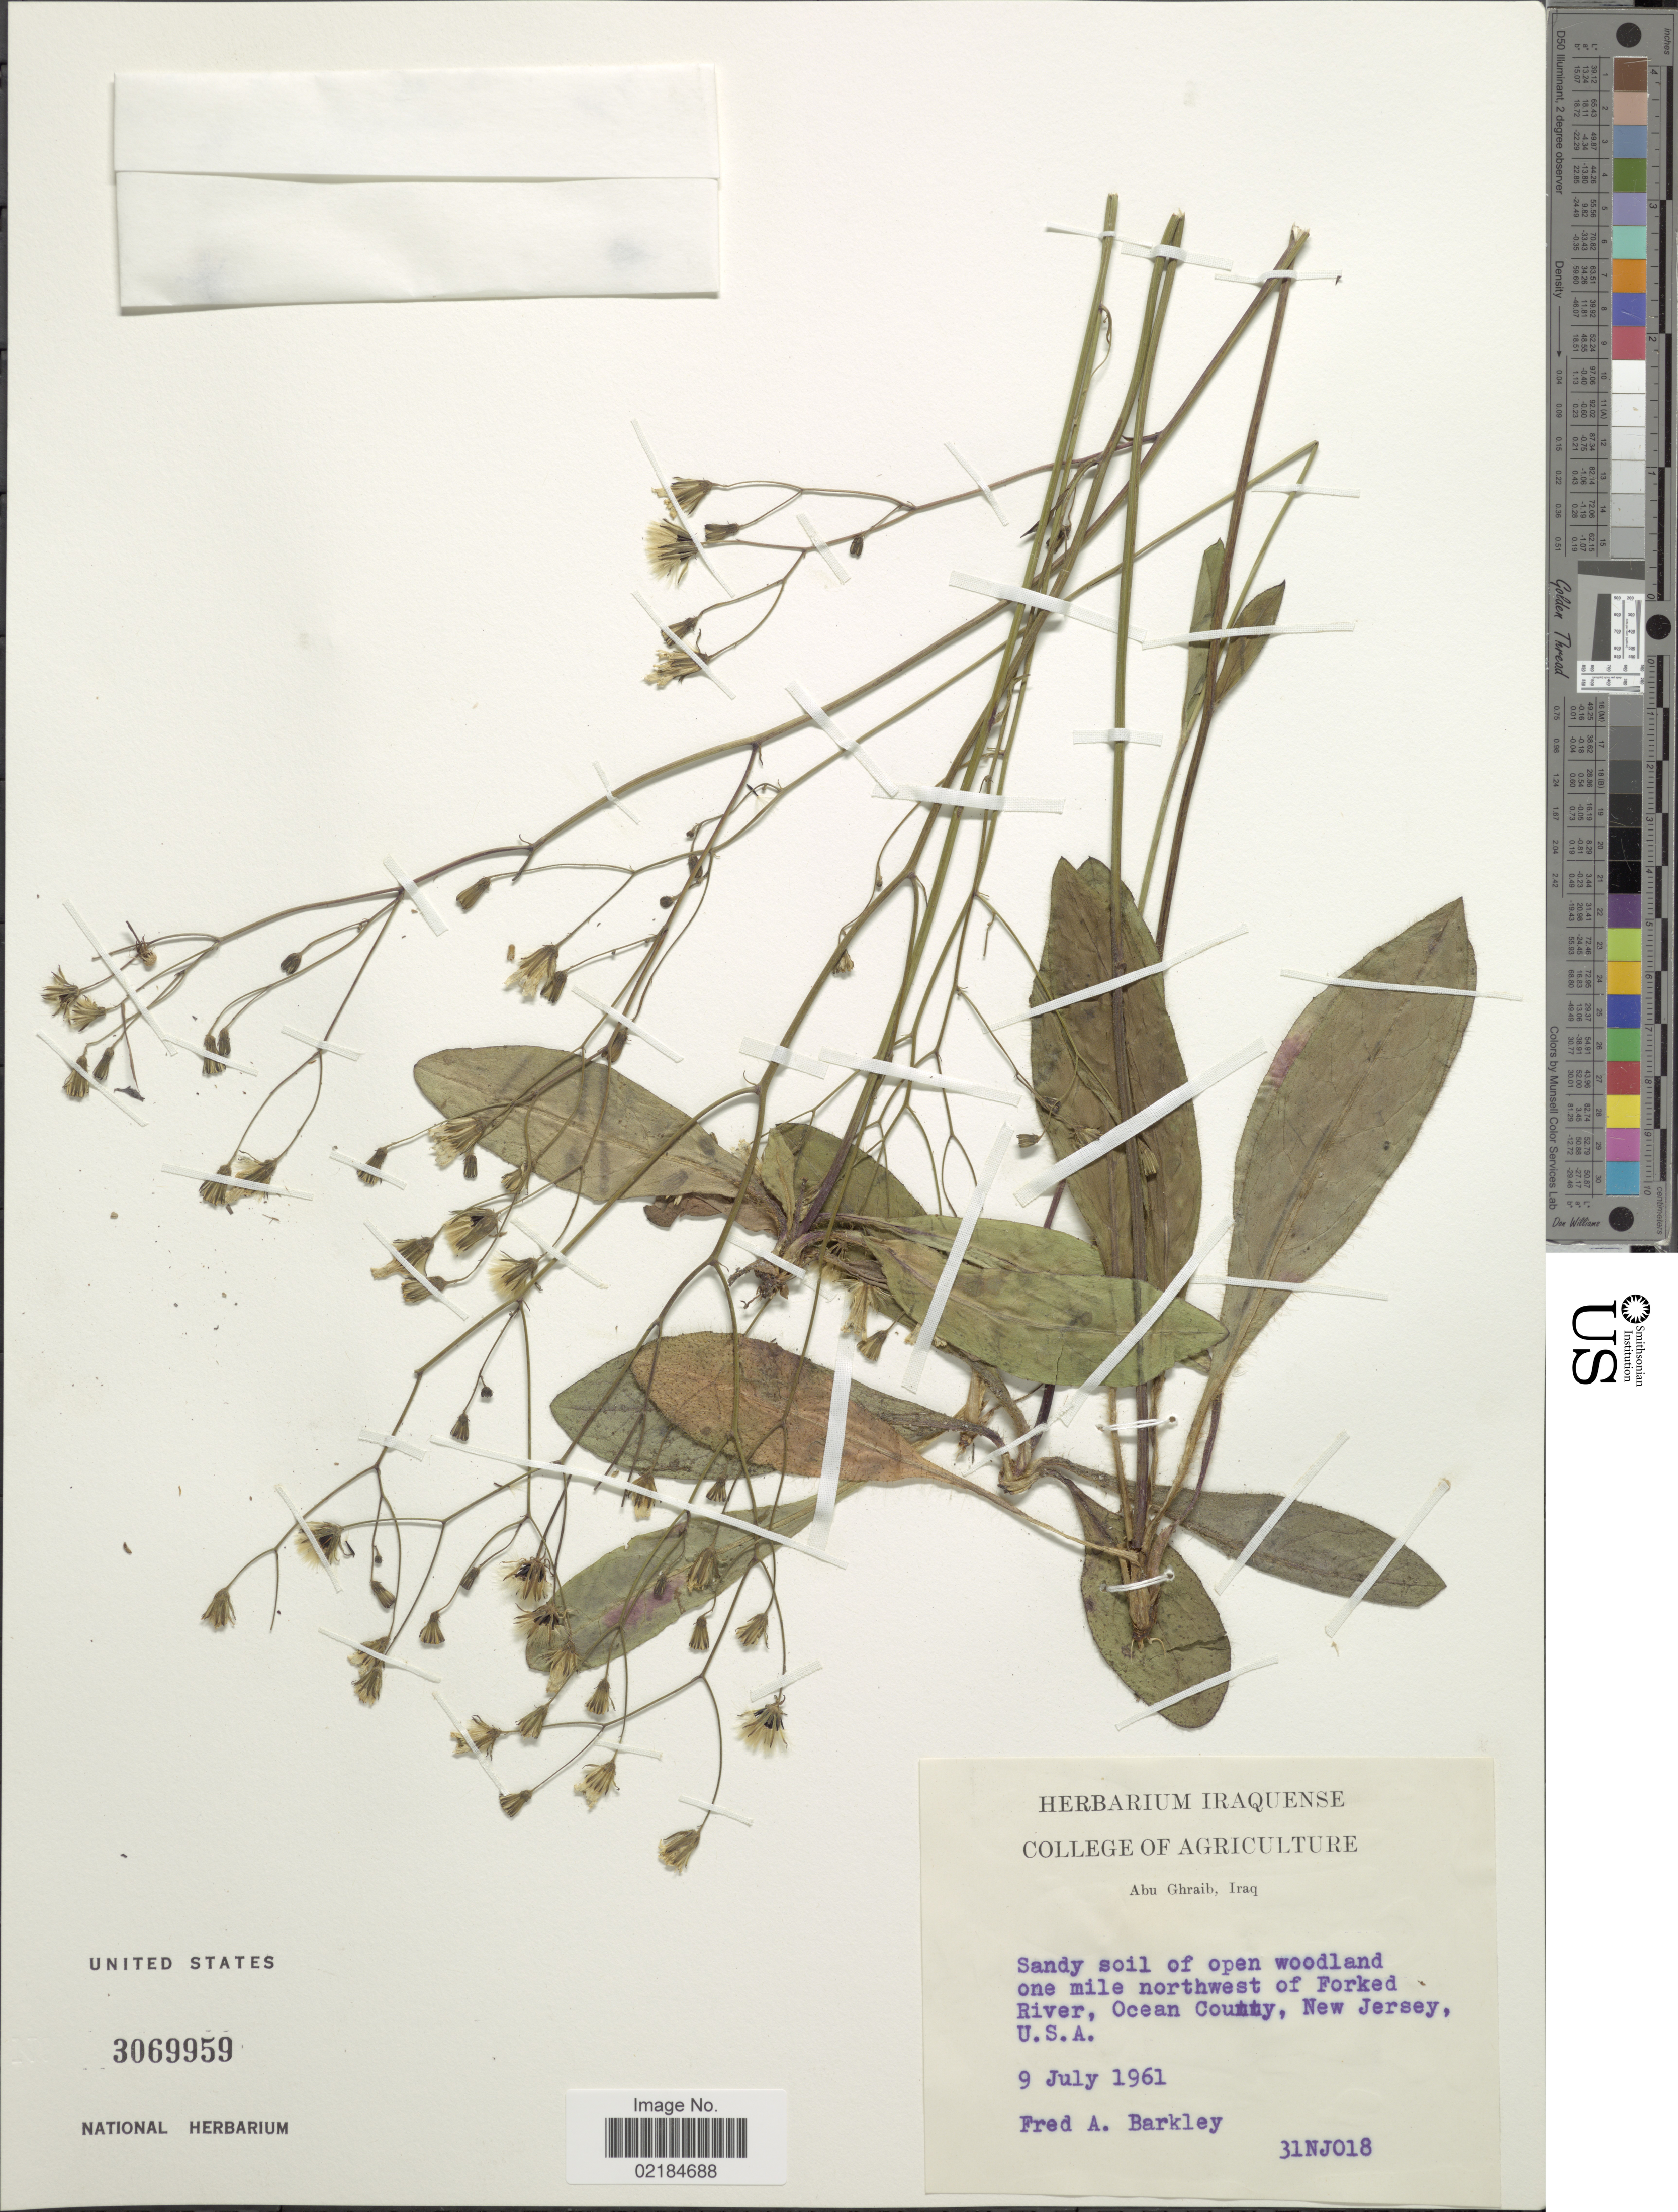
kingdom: Plantae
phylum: Tracheophyta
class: Magnoliopsida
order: Asterales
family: Asteraceae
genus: Hieracium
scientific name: Hieracium repandulare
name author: Druce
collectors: F. A. Barkley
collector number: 31NJ018?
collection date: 1961-07-09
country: United States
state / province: New Jersey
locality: Sandy soil of open woodland one mile northwest of Forked River, Ocean County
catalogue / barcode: US 3069959